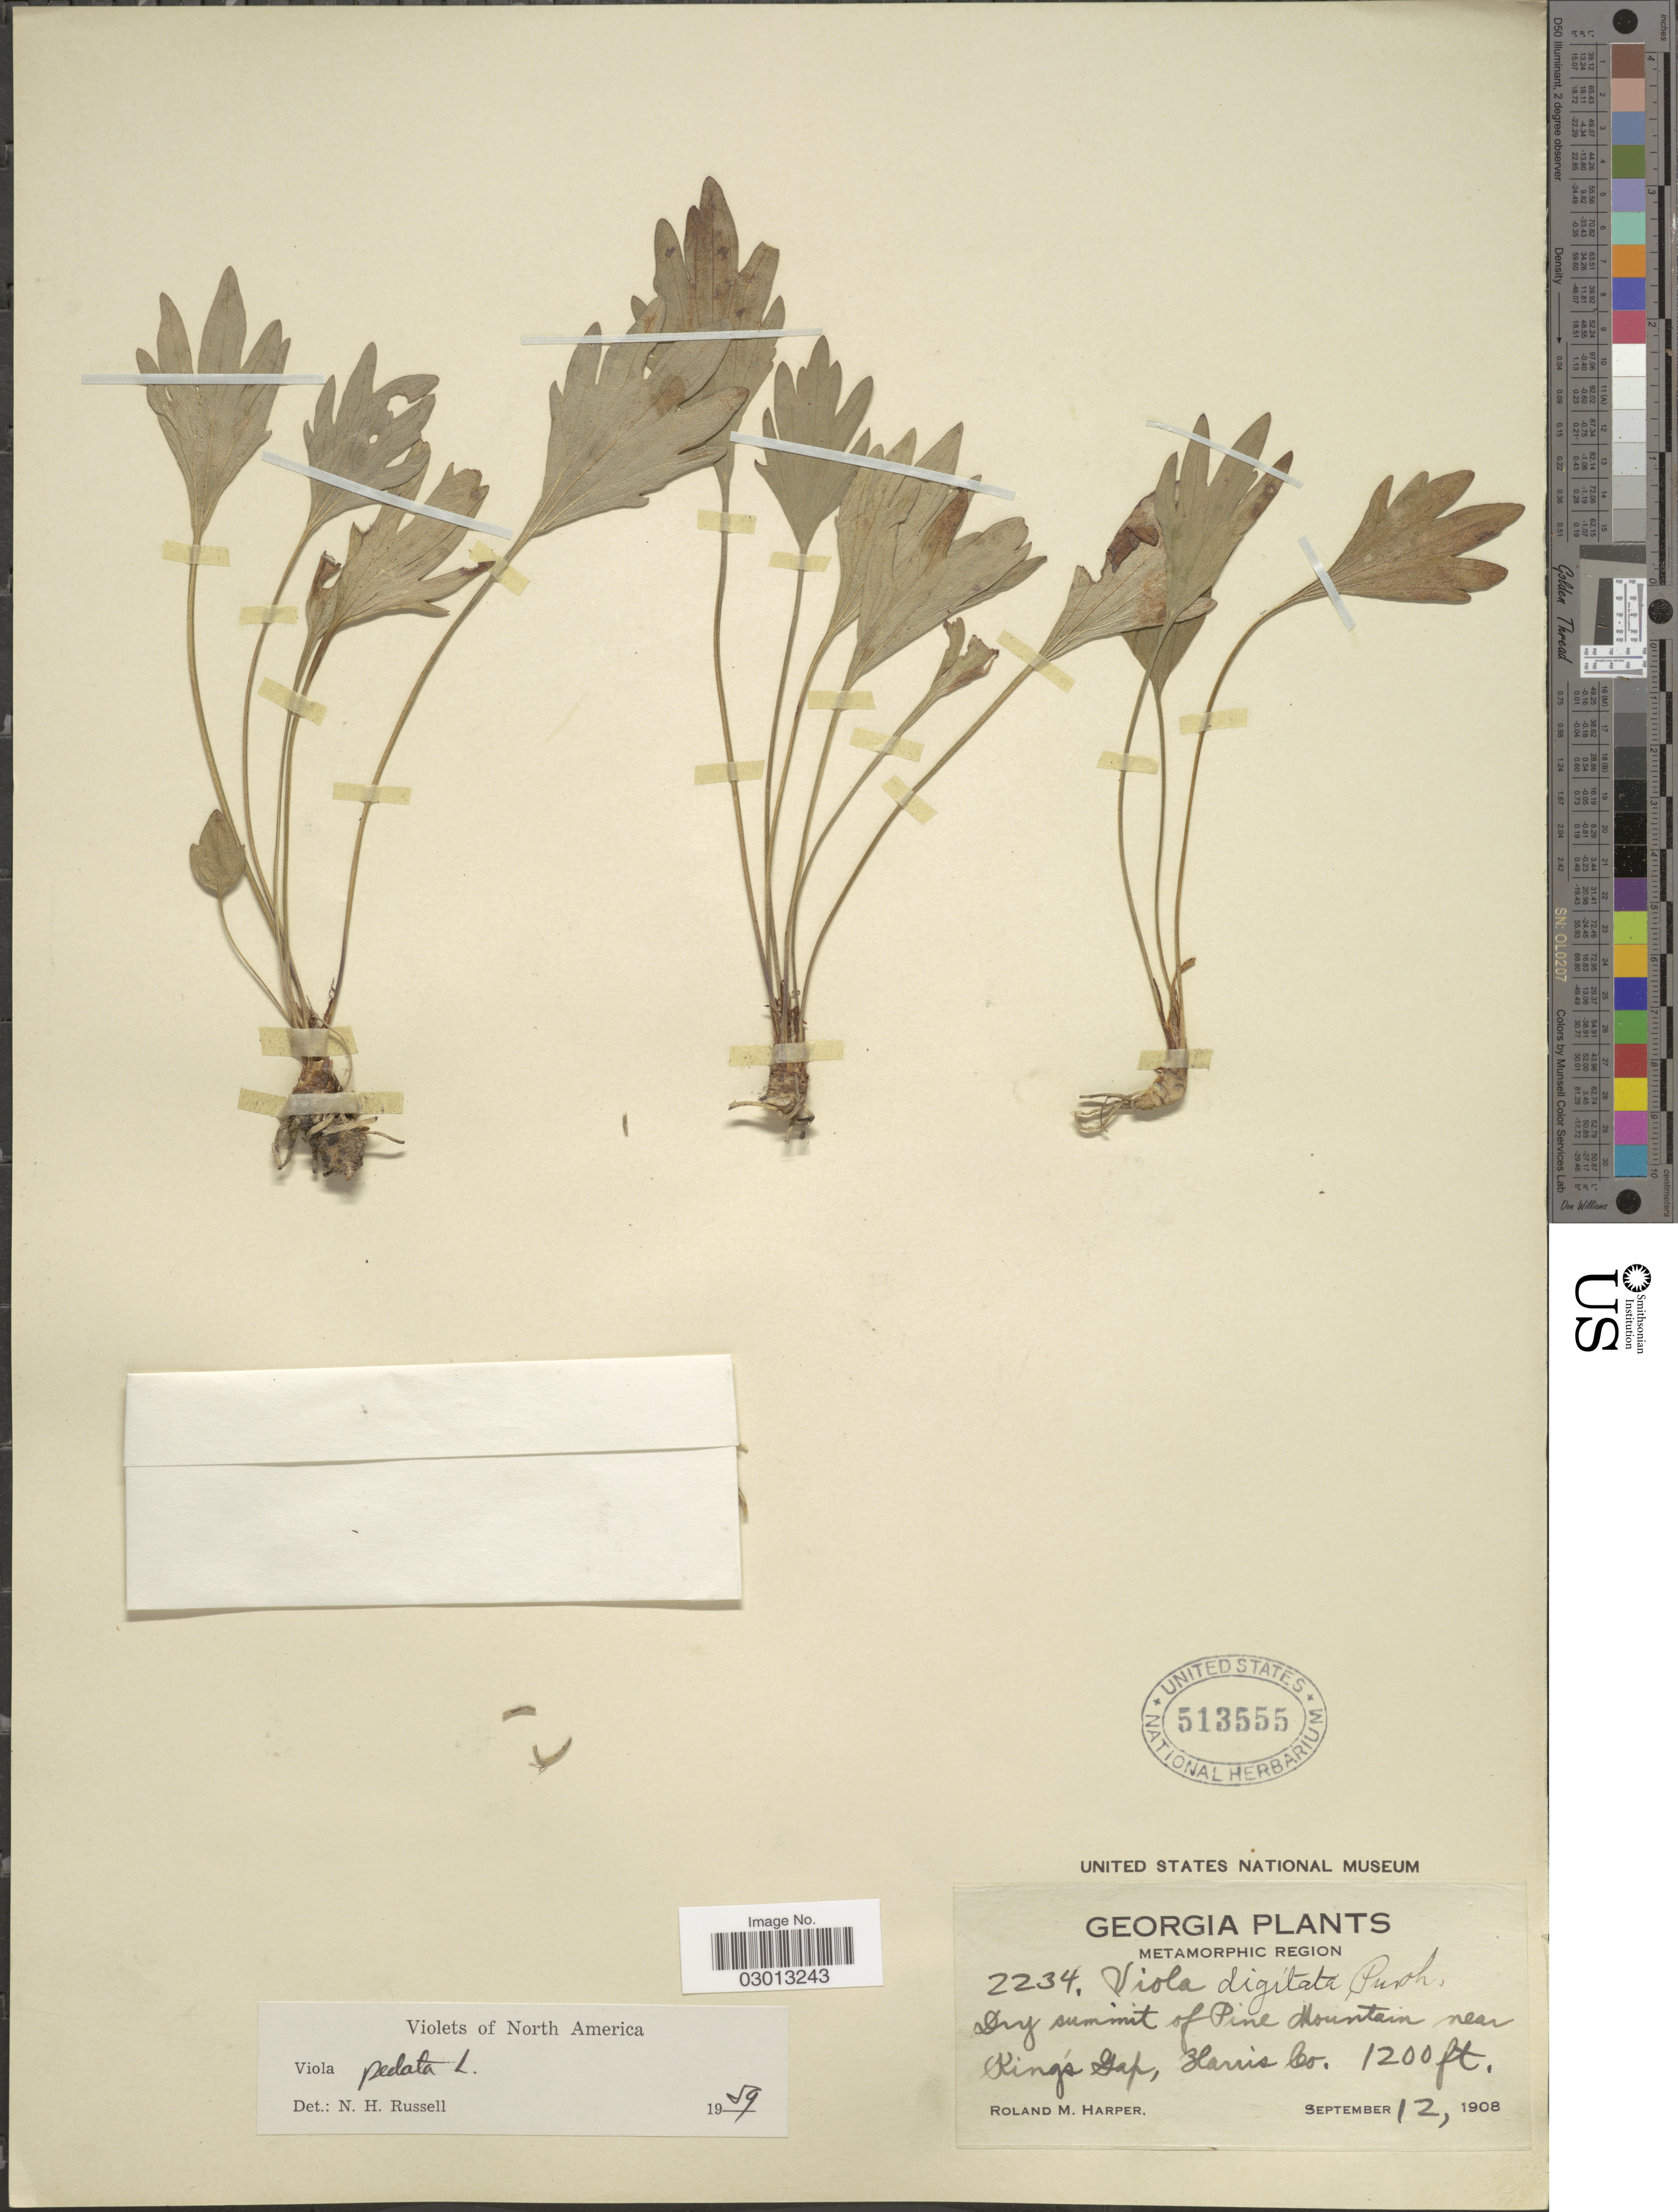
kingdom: Plantae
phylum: Tracheophyta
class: Magnoliopsida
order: Malpighiales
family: Violaceae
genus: Viola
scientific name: Viola pedata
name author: L.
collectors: R. M. Harper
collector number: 2234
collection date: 1908-09-12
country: United States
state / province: Georgia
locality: Metamorphic Region. Dry summit of Pine Mountain near King's Gap, Harris Co.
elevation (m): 366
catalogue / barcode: US 513555